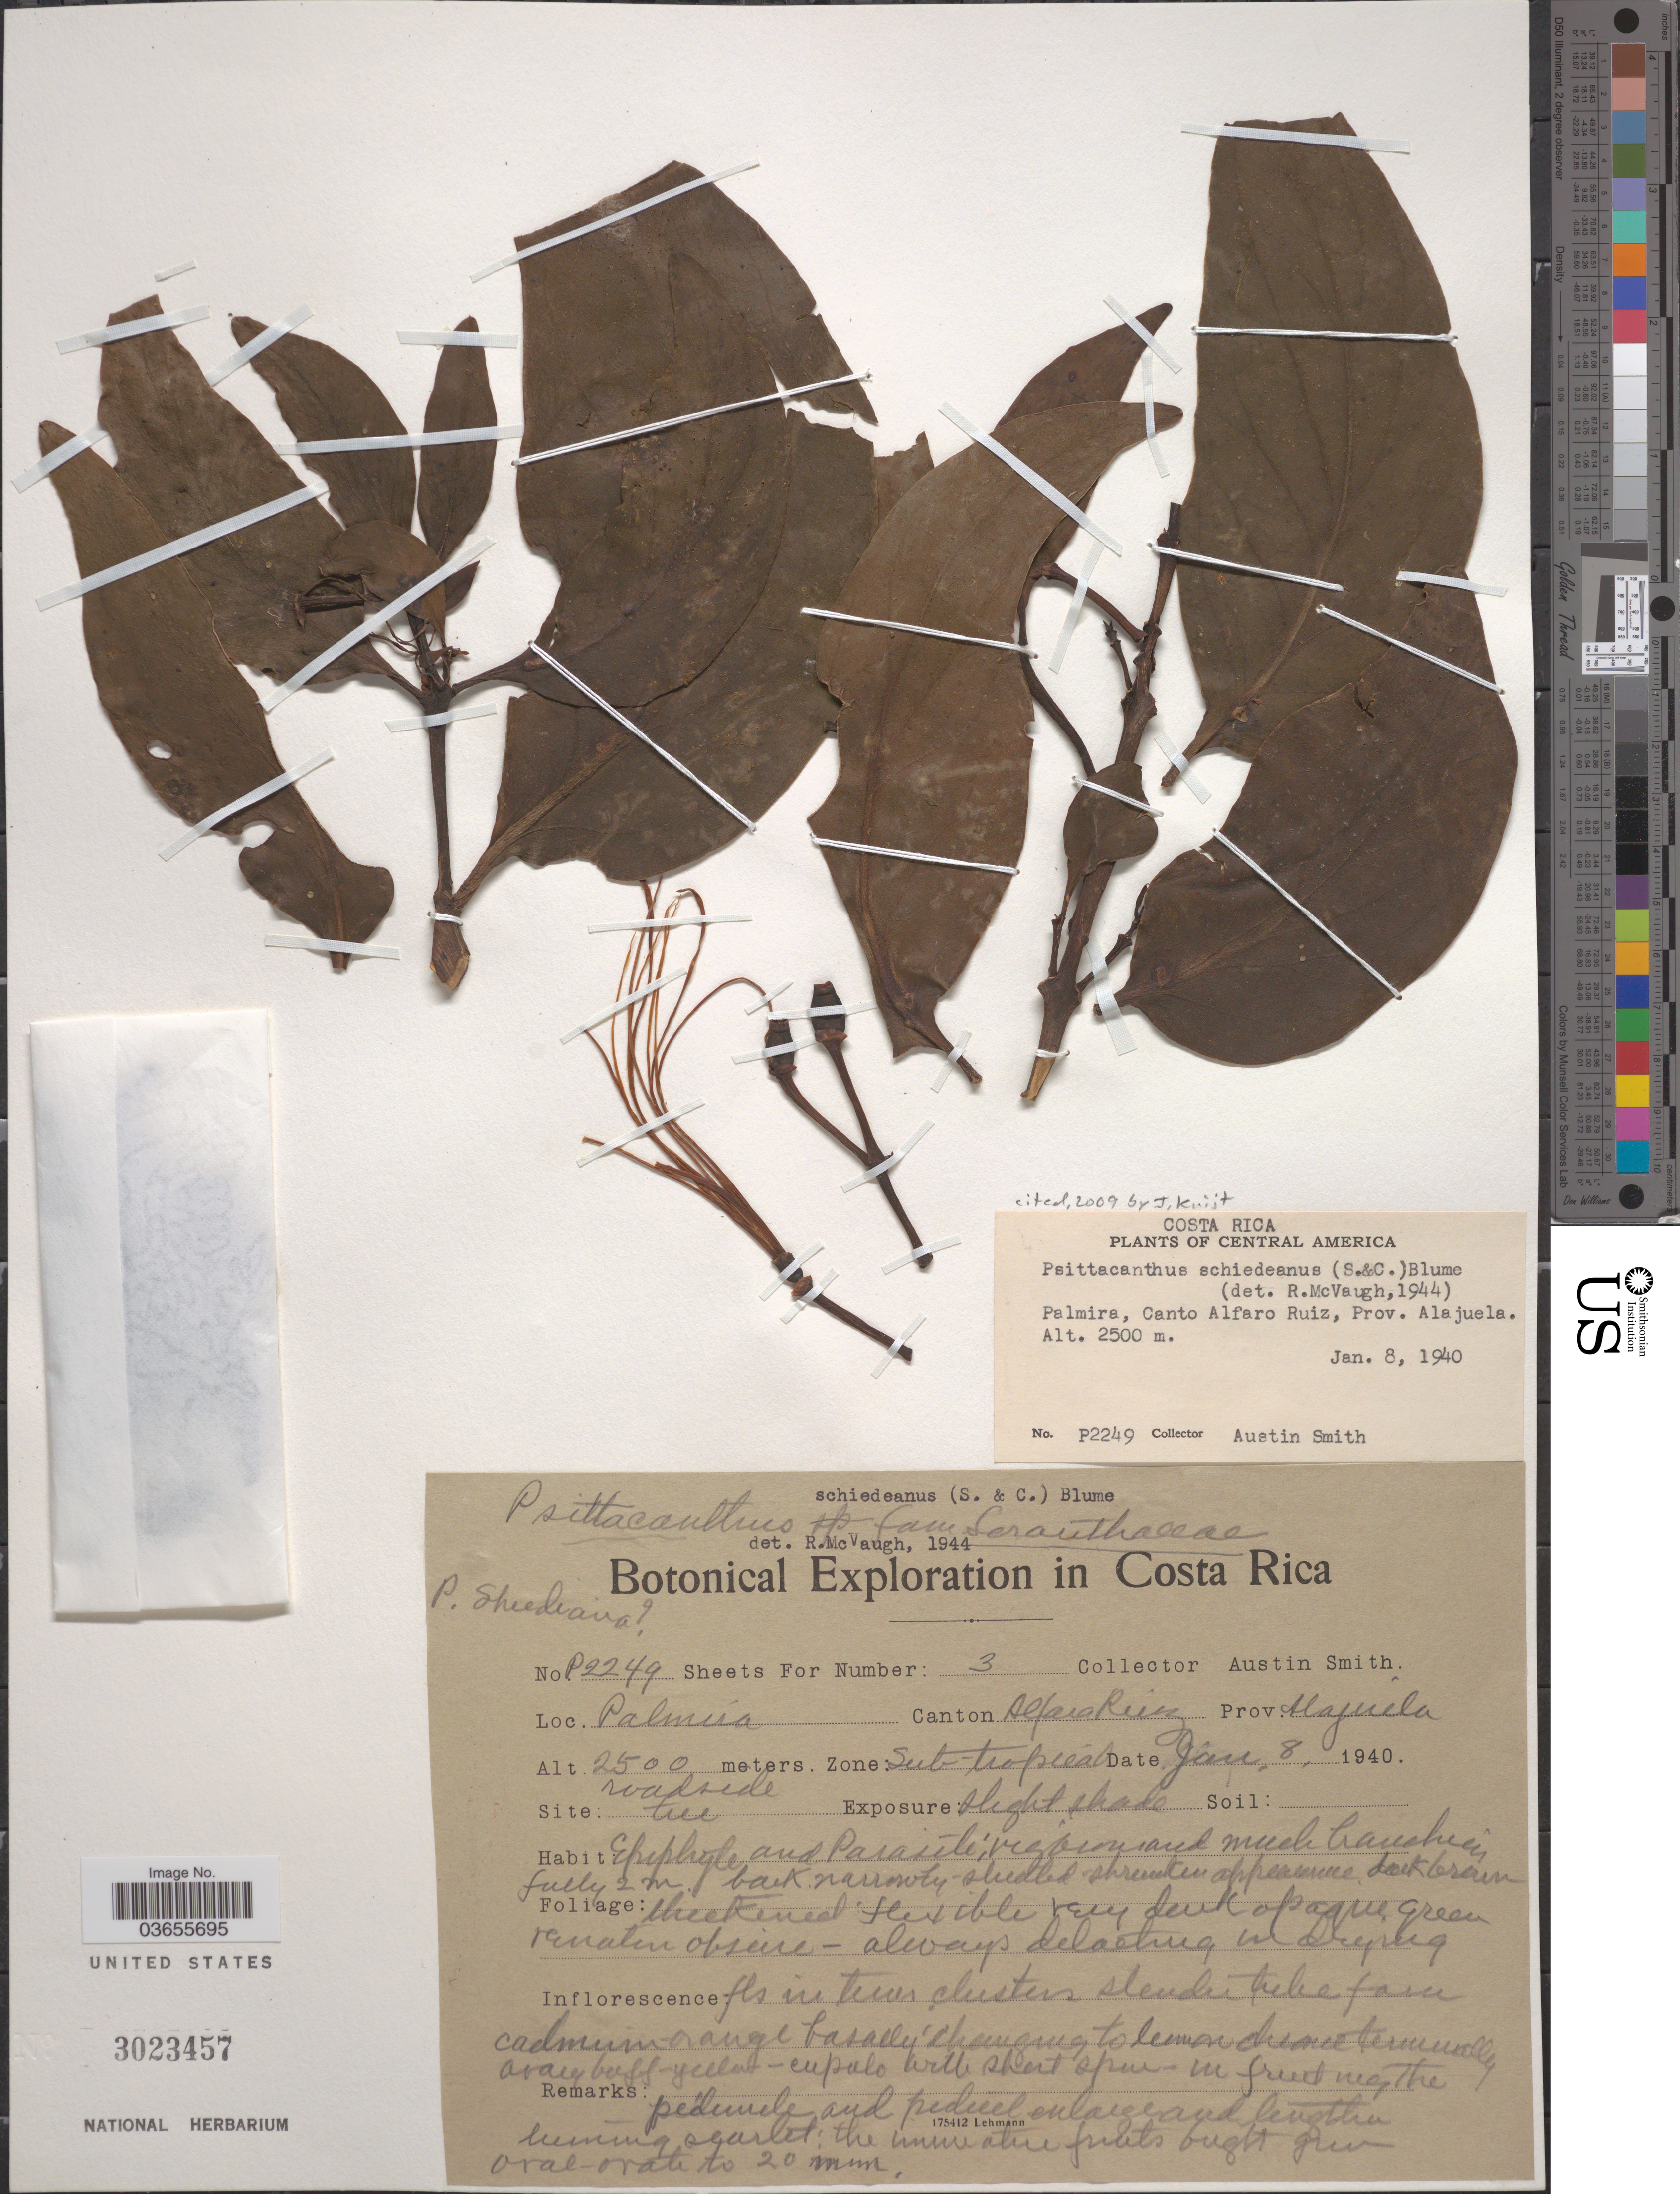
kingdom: Plantae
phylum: Tracheophyta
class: Magnoliopsida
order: Santalales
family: Loranthaceae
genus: Psittacanthus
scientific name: Psittacanthus schiedeanus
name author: (Schltdl. & Cham.) Blume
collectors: Aust P. Smith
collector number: P2249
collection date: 1940-01-08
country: Costa Rica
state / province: Alajuela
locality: Palmira, Canton Alfaro Ruiz. Zone: Sub-tropical.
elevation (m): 2500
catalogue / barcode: US 3023457